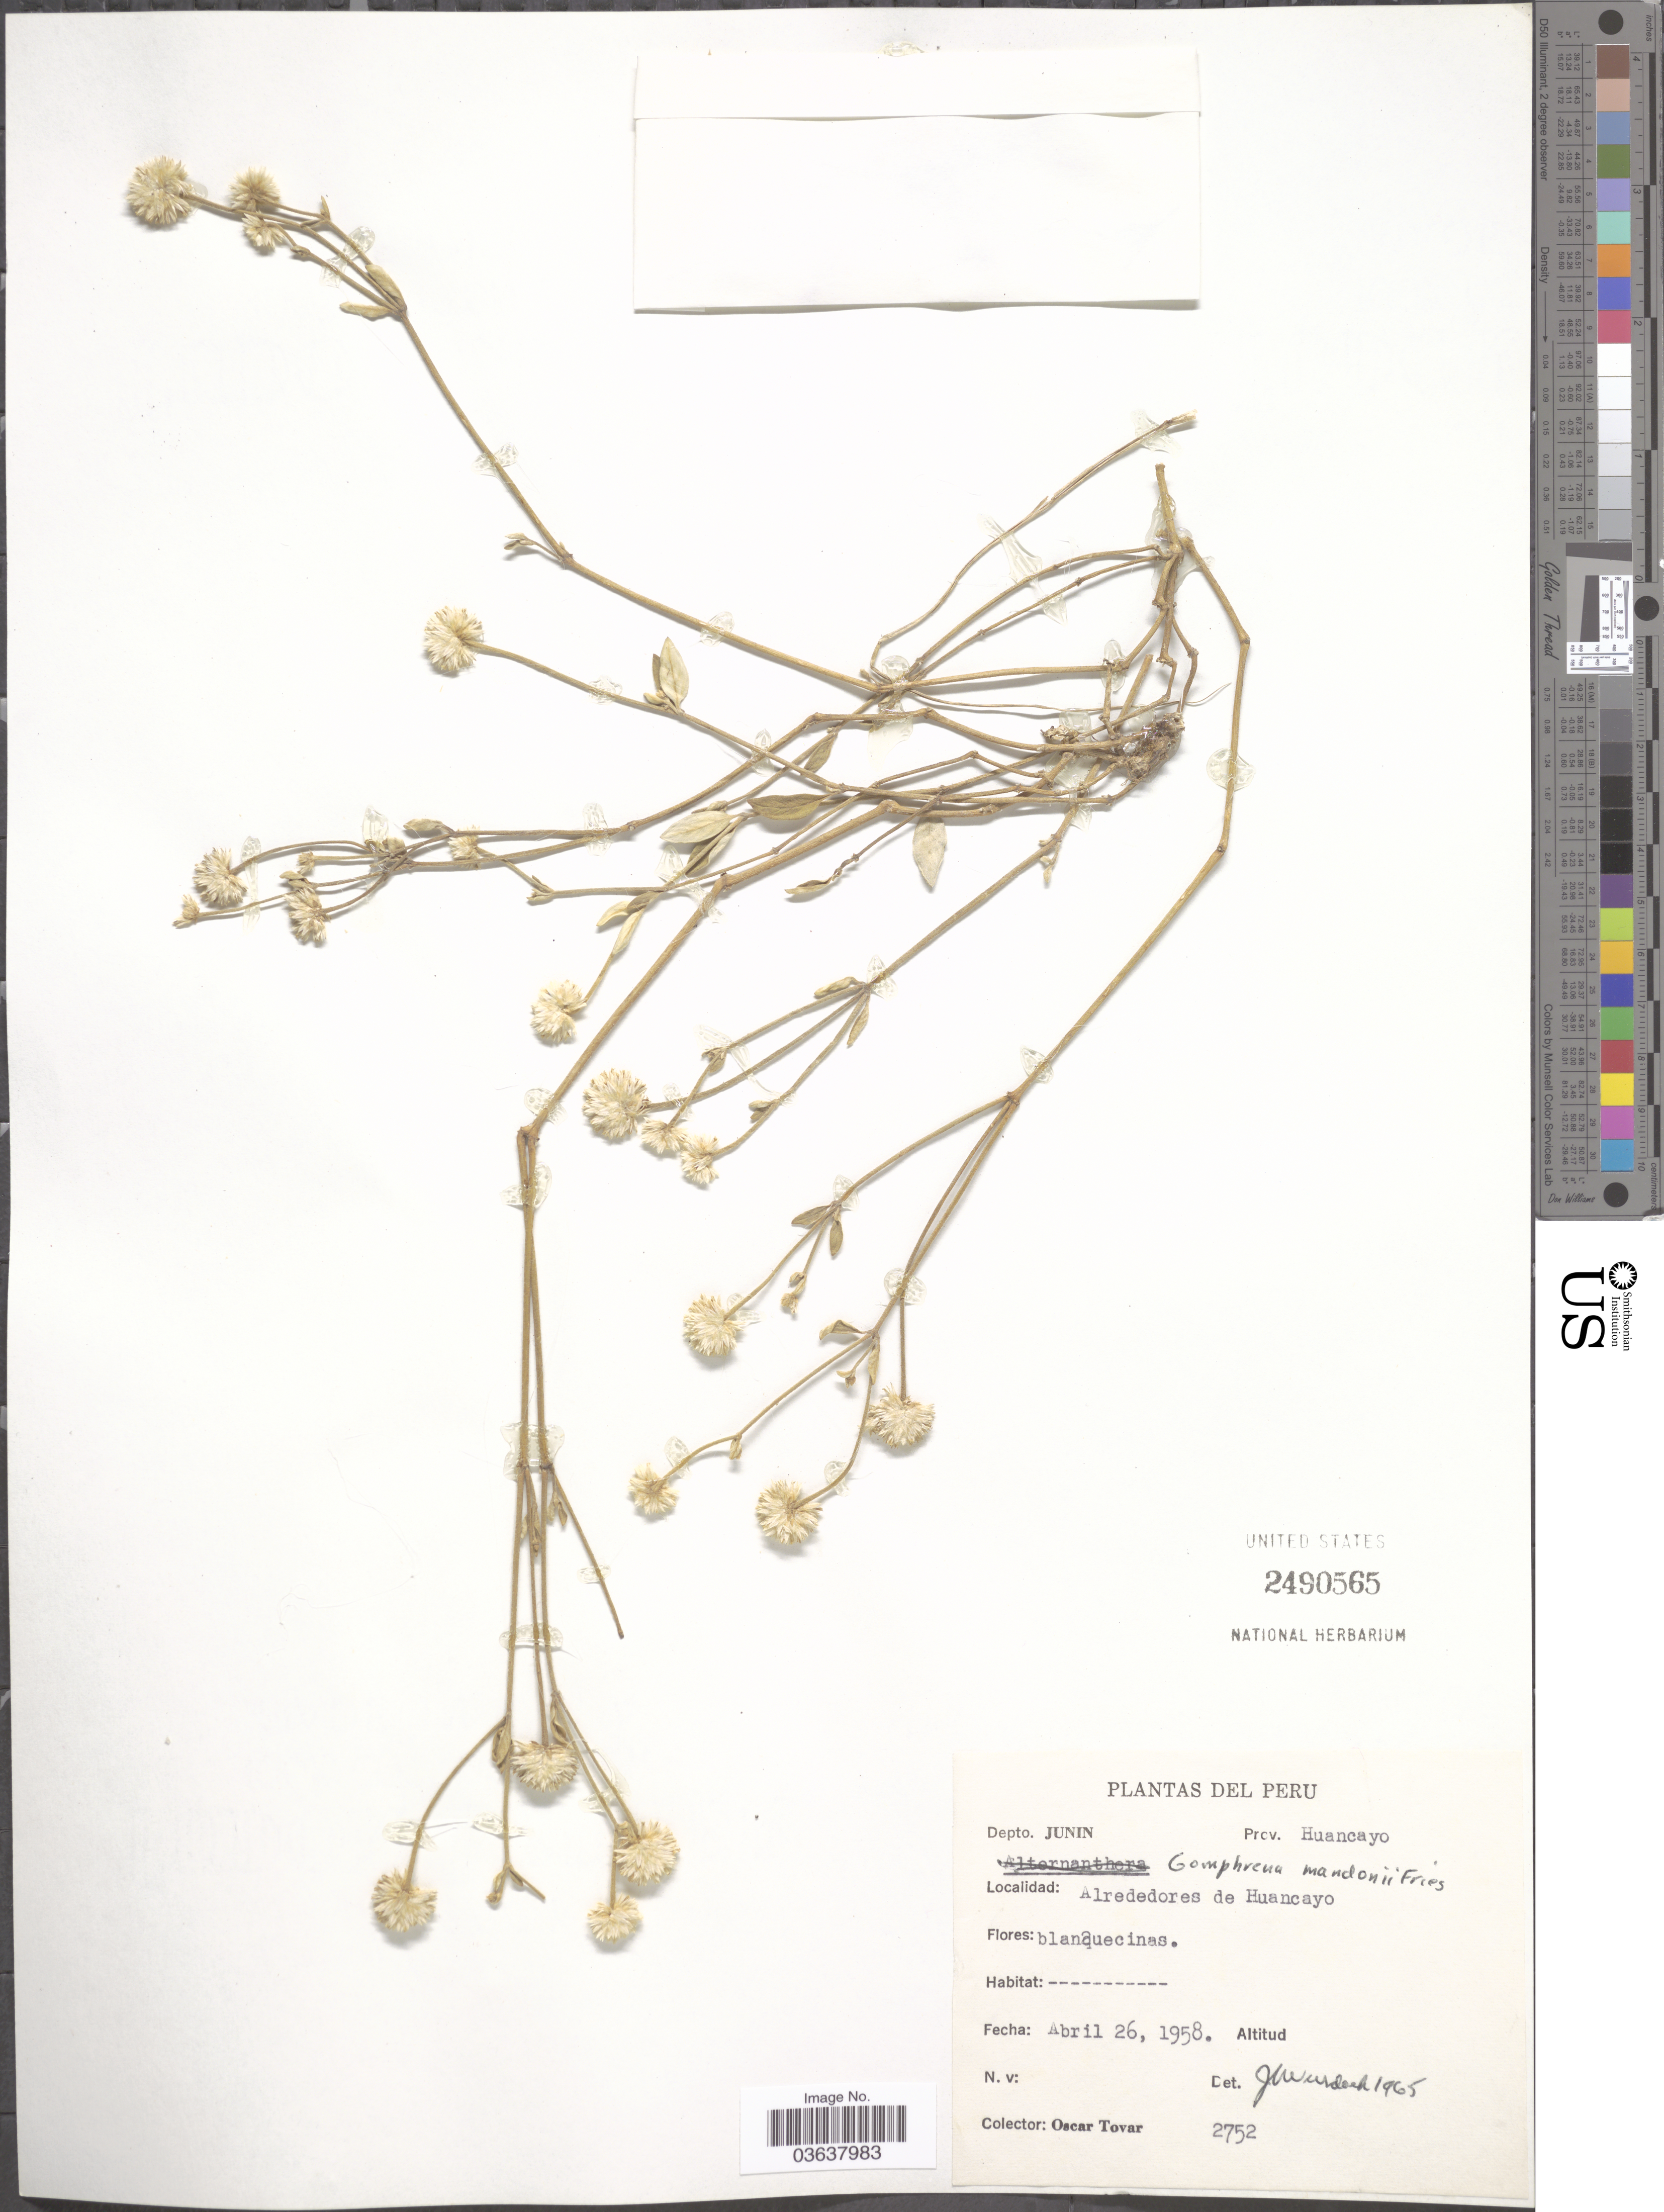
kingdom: Plantae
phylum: Tracheophyta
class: Magnoliopsida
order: Caryophyllales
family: Amaranthaceae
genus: Gomphrena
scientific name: Gomphrena mandonii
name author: R.E. Fr.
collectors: Ó. Tovar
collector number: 2752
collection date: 1958-04-26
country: Peru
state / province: Junín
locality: Depto. Junin. Prov. Huancayo. Alrededores de Huancayo.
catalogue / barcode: US 2490565